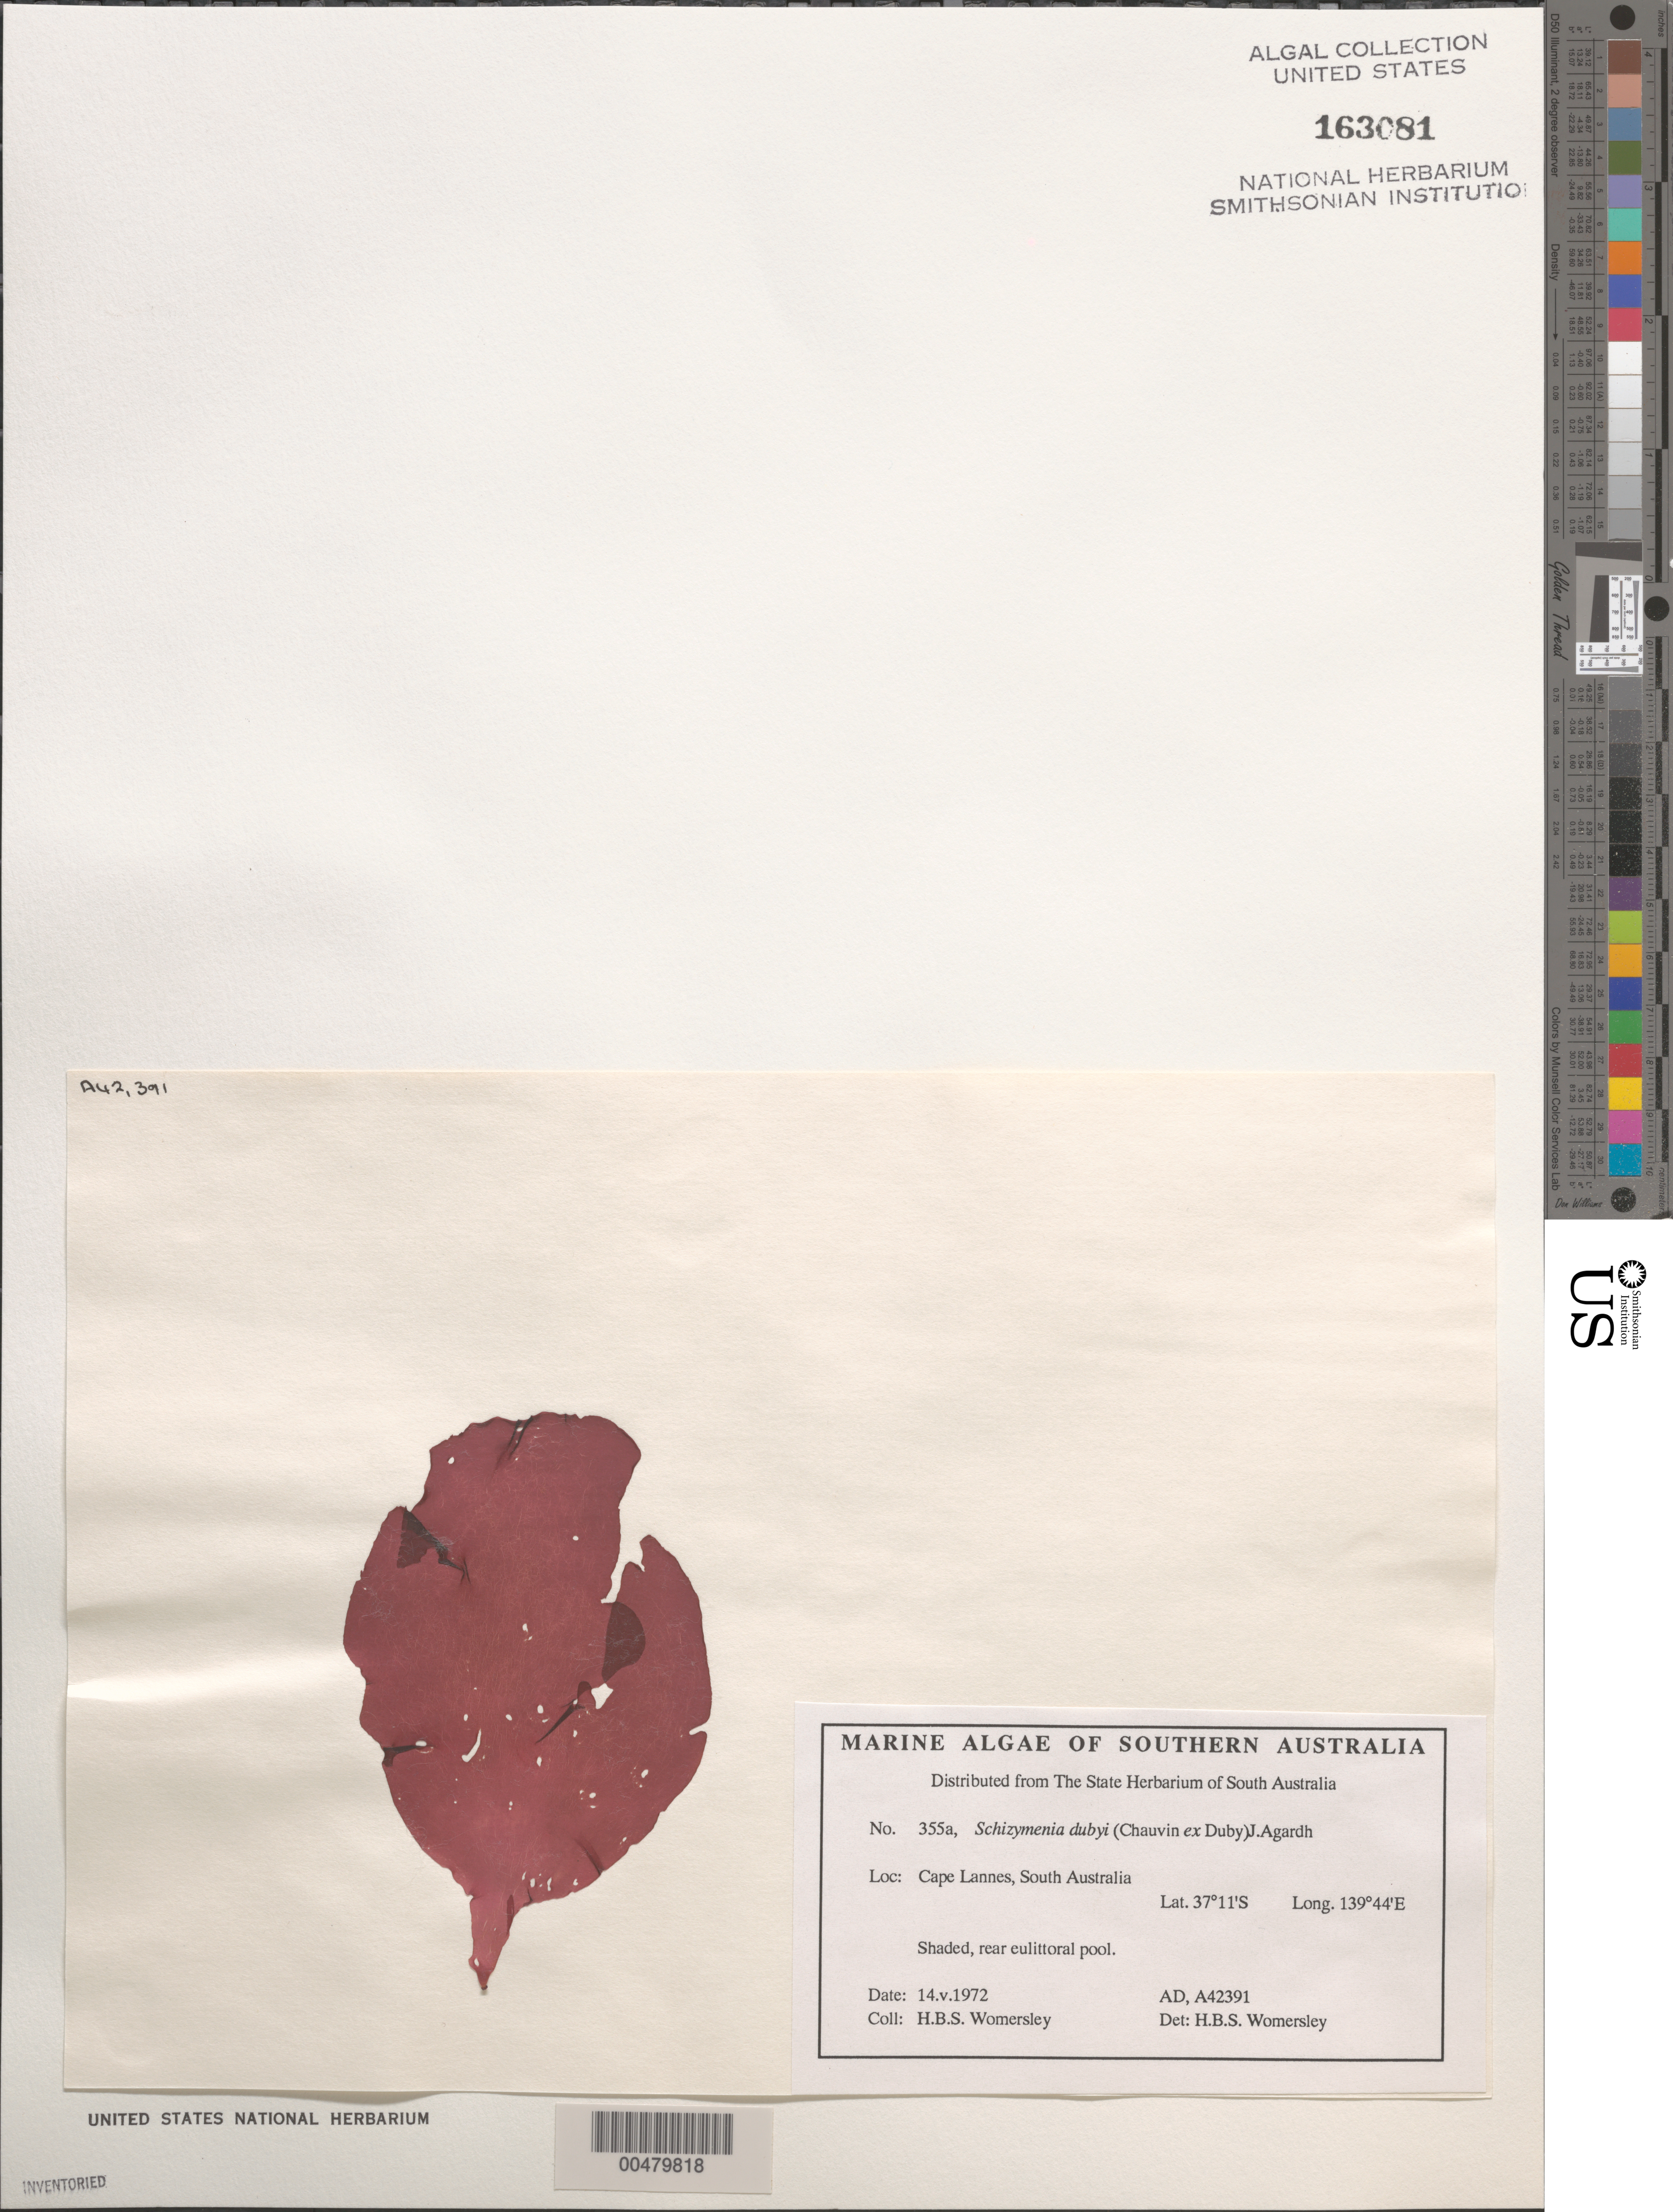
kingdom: Plantae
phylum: Rhodophyta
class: Florideophyceae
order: Nemastomatales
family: Schizymeniaceae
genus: Schizymenia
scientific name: Schizymenia dubyi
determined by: Womersley, H. B. S.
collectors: H. B. S. Womersley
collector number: Ad A42391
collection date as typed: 14 May 1972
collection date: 1972-05-14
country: Australia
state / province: South Australia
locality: Cape lannes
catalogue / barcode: US 163081